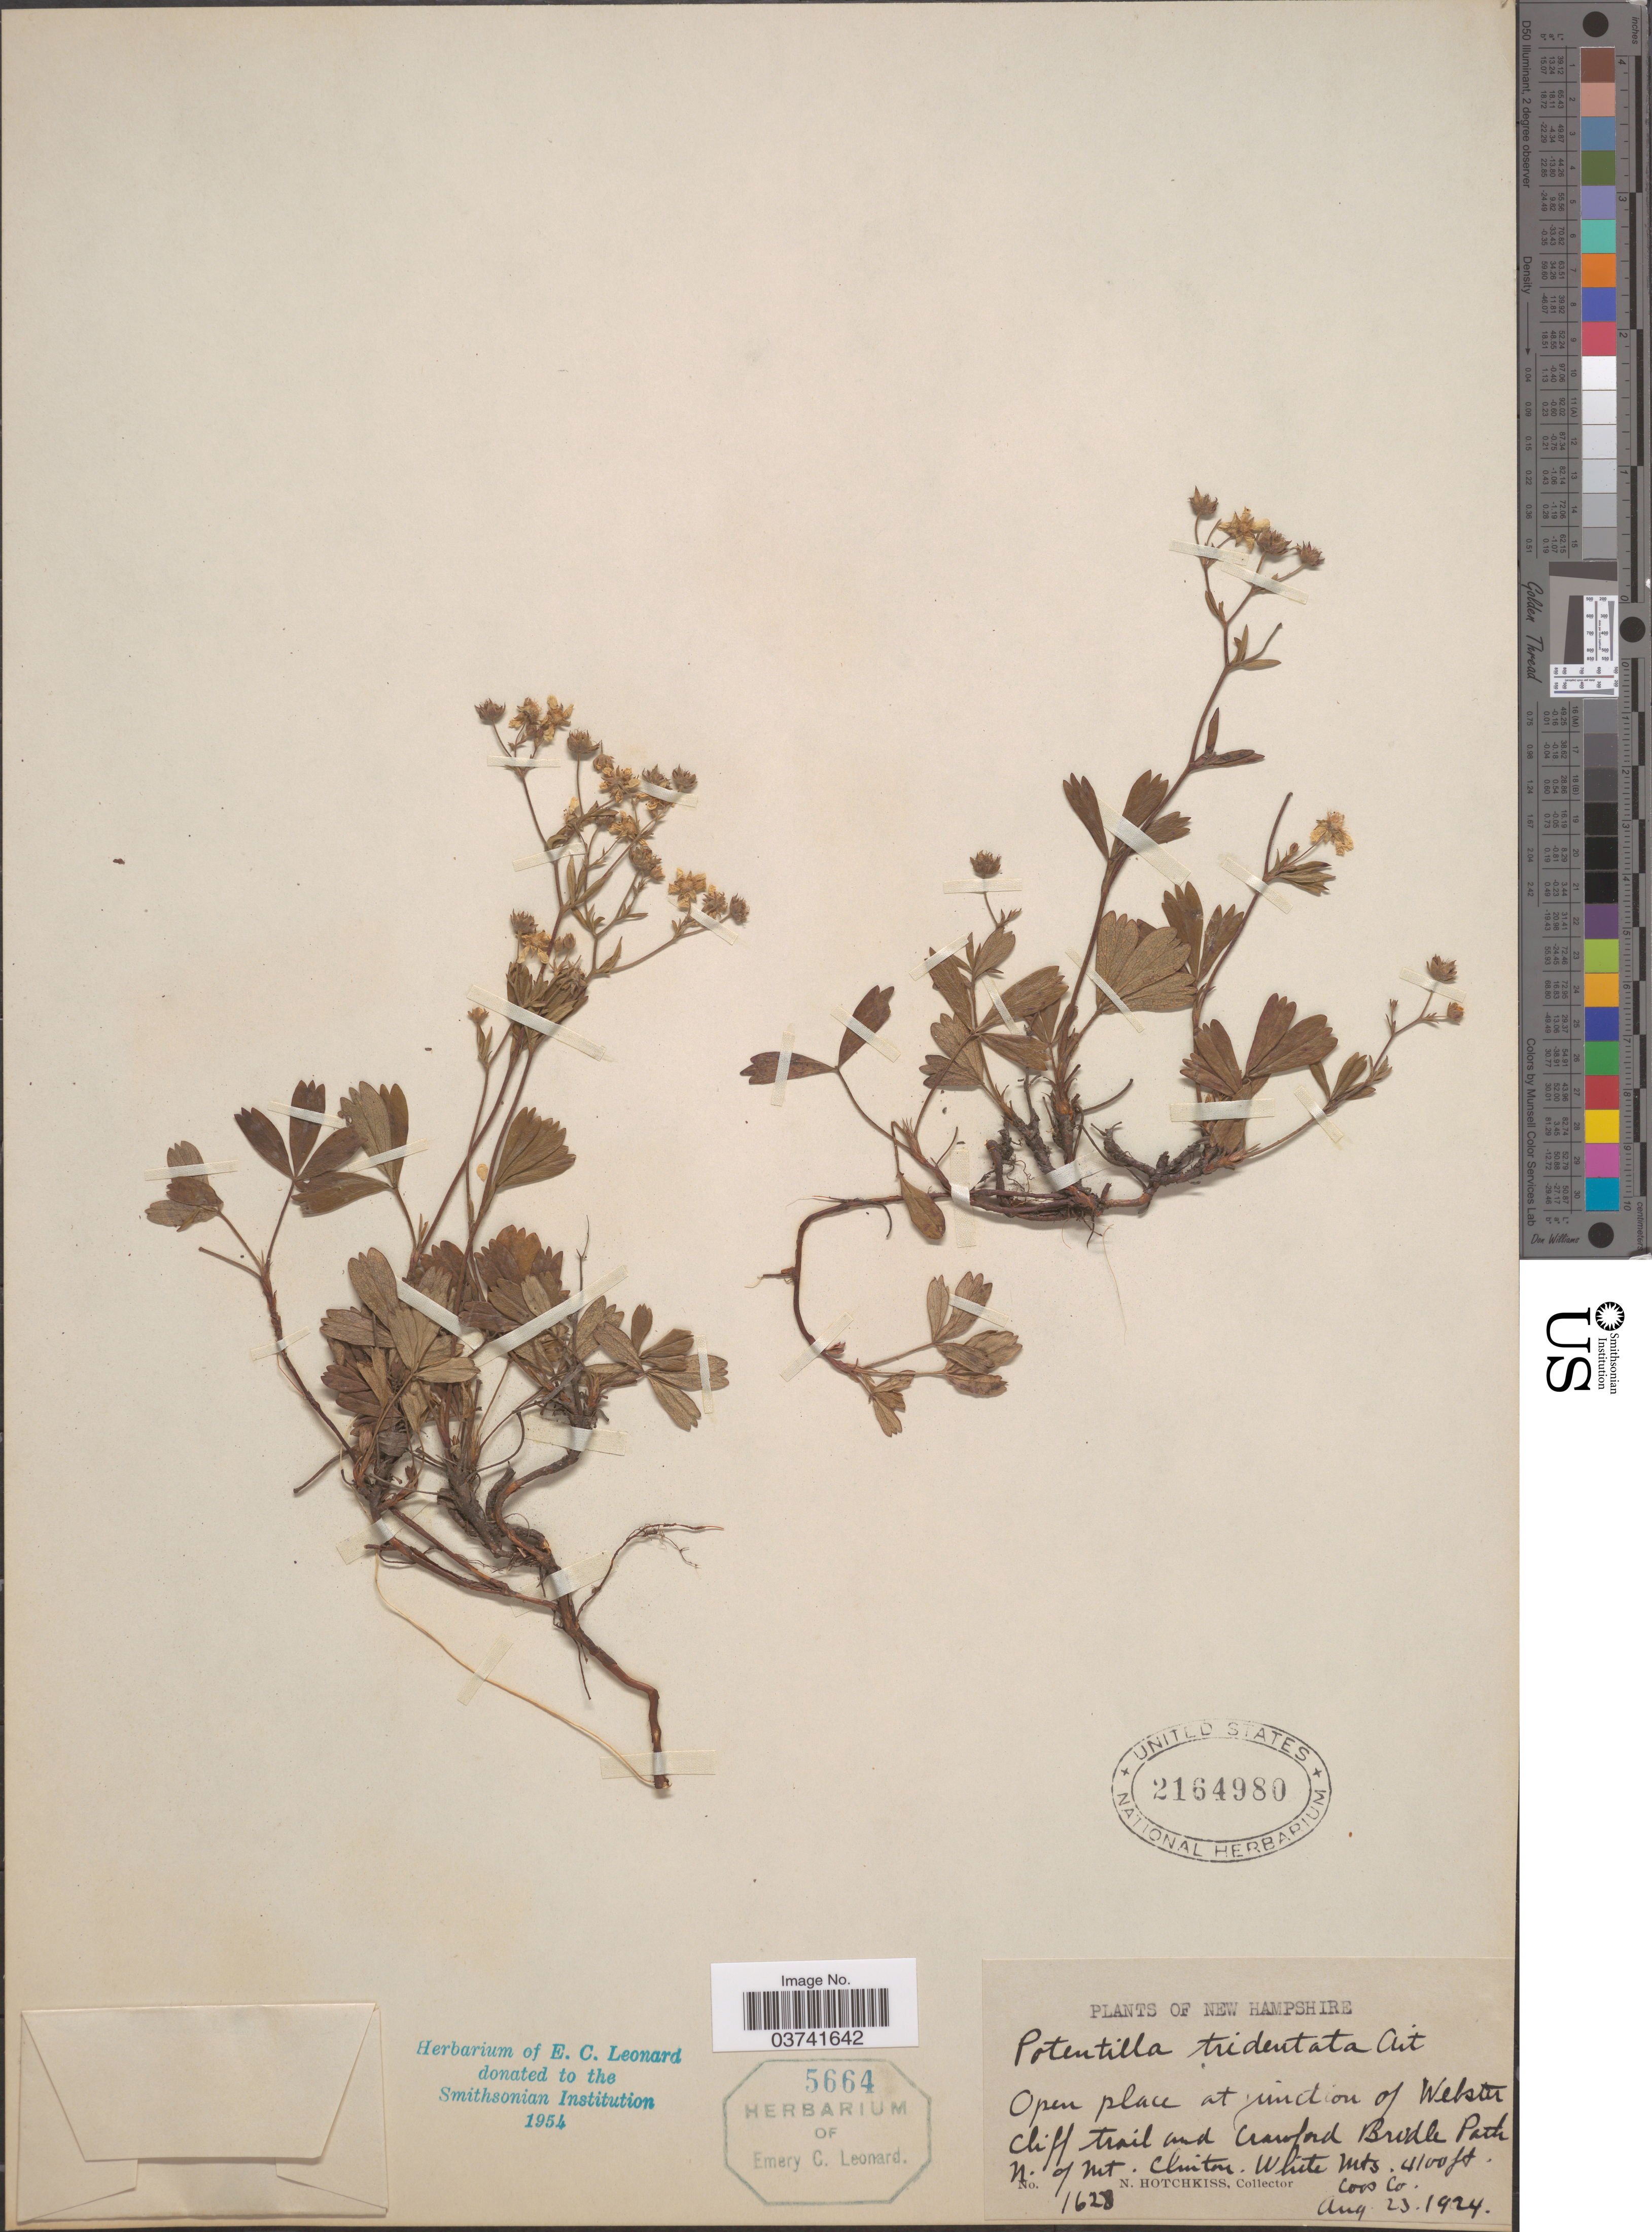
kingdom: Plantae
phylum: Tracheophyta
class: Magnoliopsida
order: Rosales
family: Rosaceae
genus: Potentilla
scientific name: Potentilla tridentata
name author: Aiton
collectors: N. Hotchkiss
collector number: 1628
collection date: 1924-08-25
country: United States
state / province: New Hampshire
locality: Open place at junction of Webster cliff trail and Crawford Bridle Path N. of Mt. Clinton. White Mts. Coos Co.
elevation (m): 1250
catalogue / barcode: US 2164980